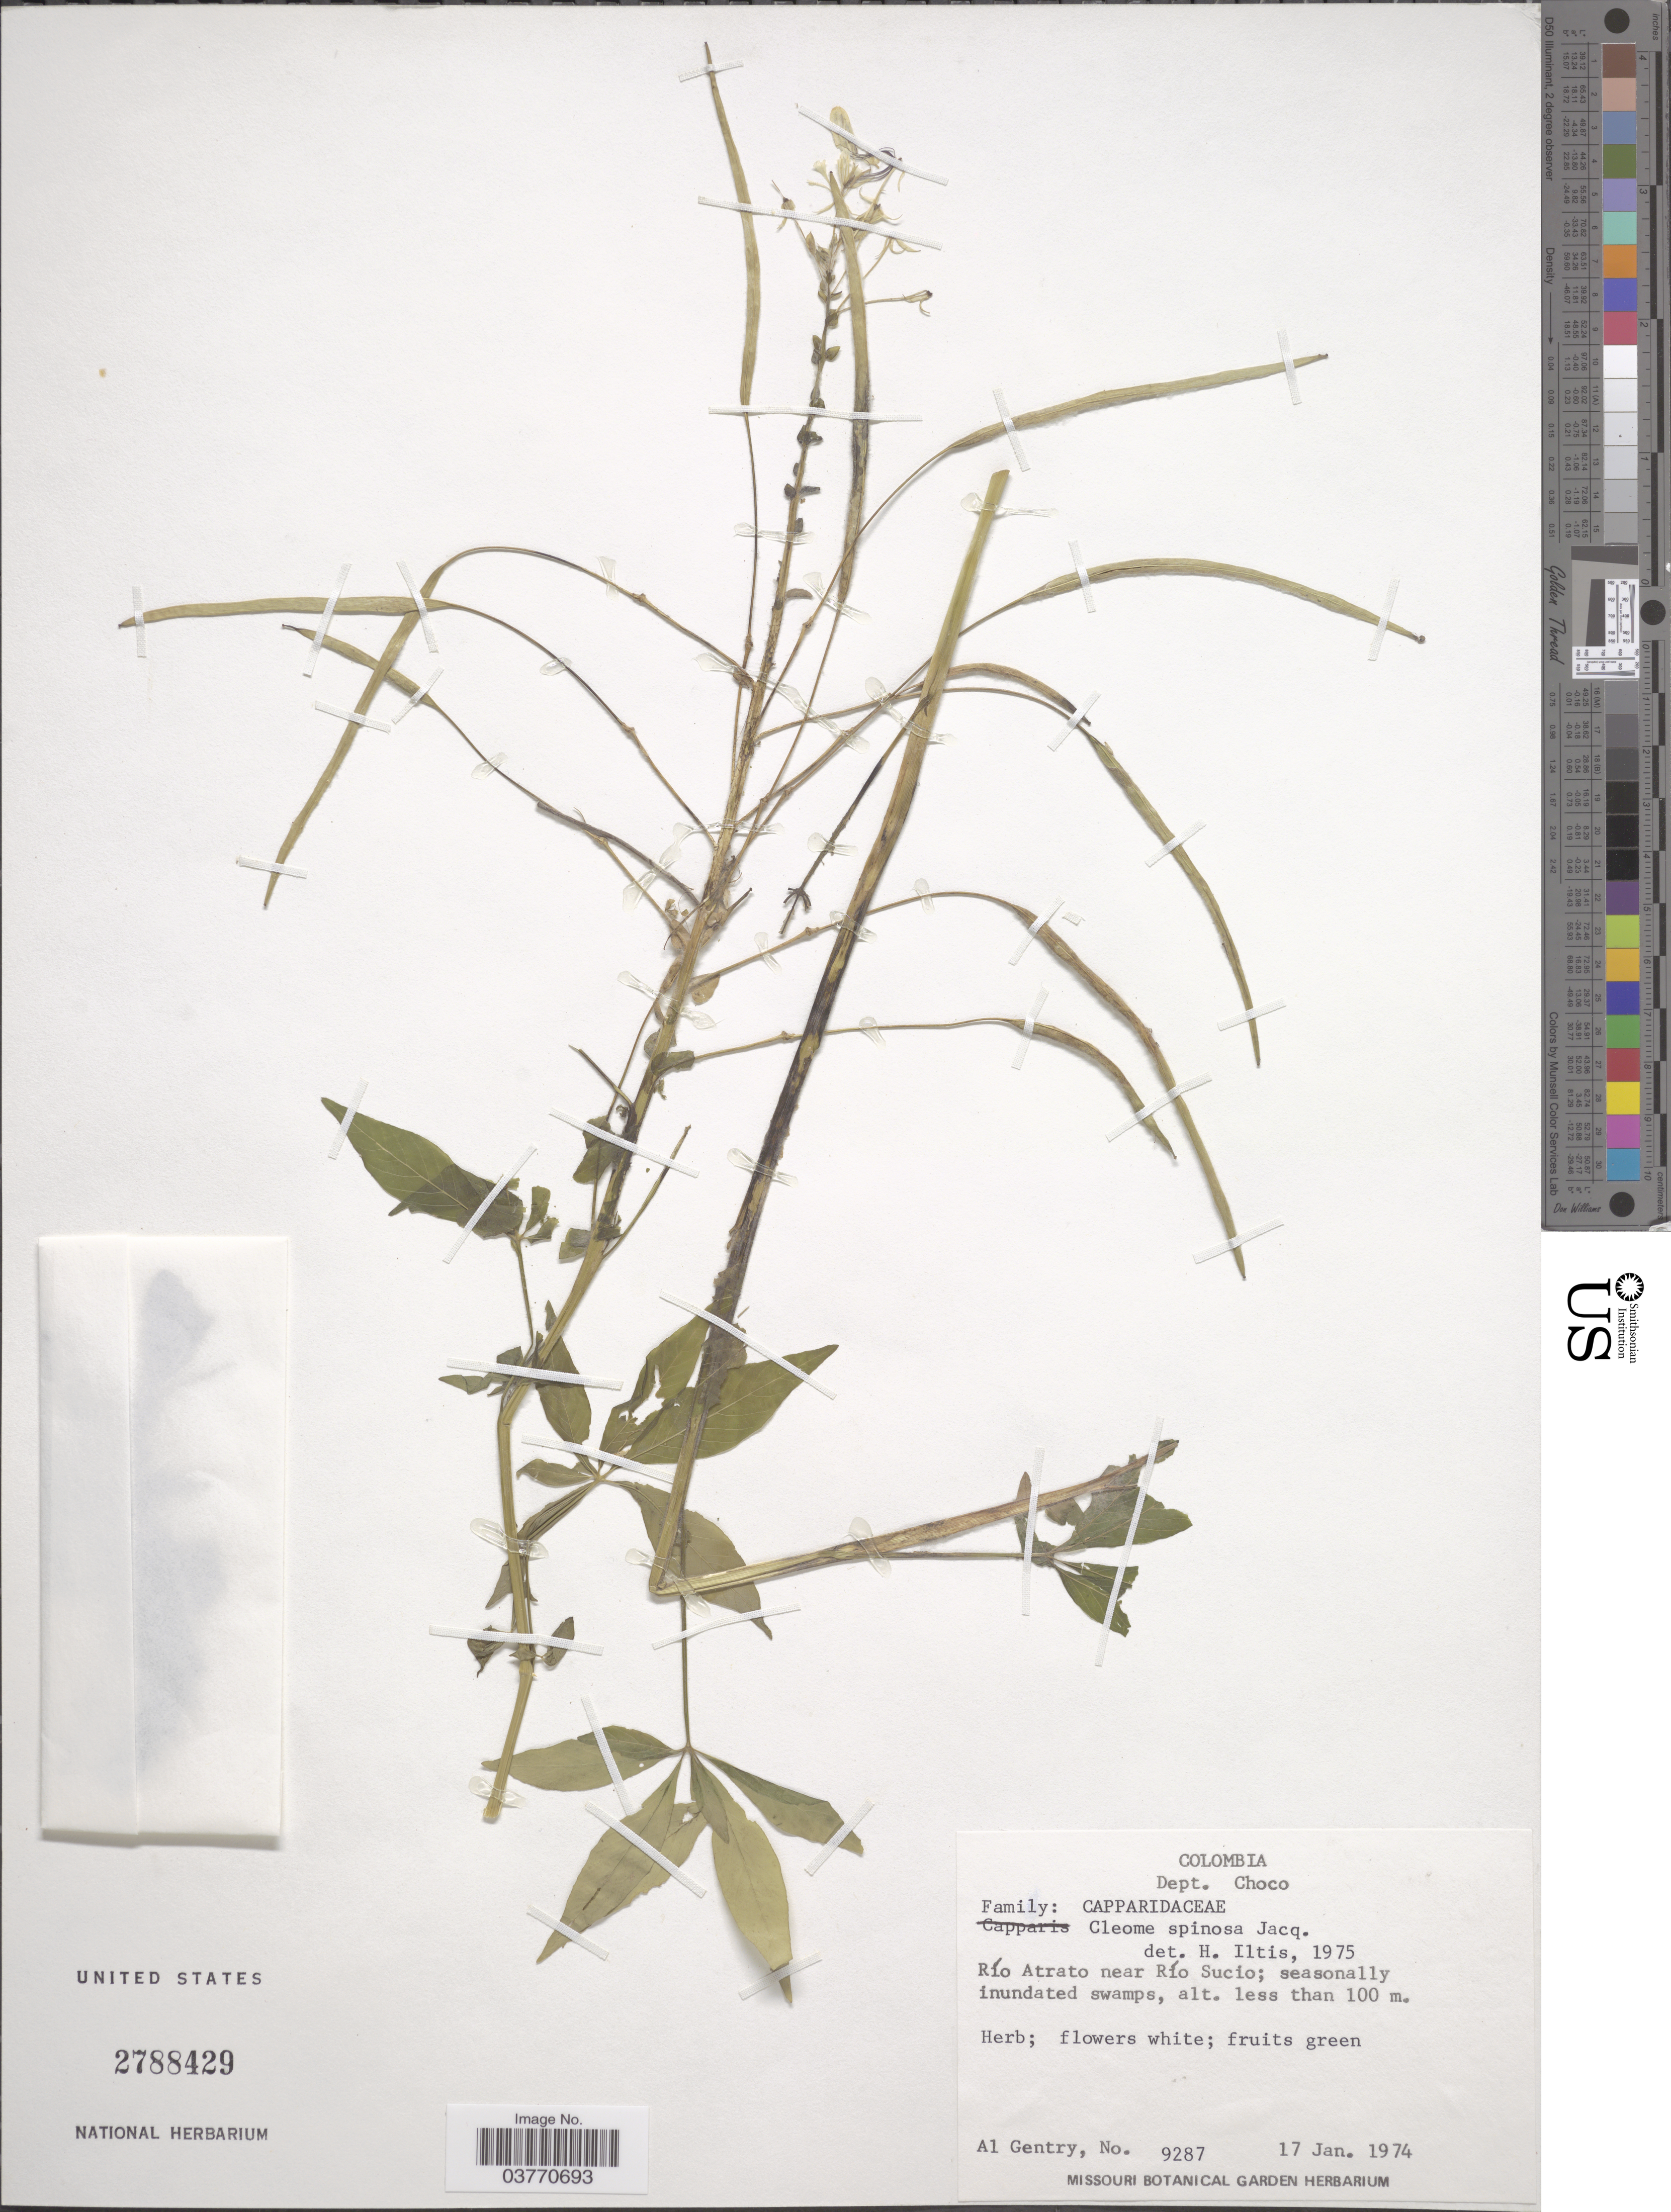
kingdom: Plantae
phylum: Tracheophyta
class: Magnoliopsida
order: Brassicales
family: Cleomaceae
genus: Tarenaya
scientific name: Tarenaya spinosa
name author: (Jacq.) Raf.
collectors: A. H. Gentry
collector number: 9287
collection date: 1974-01-17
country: Colombia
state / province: Chocó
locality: Dept. Choco. Río Atrato near Río Sucio; seasonally inundated swamps.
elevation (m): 100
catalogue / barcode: US 2788429